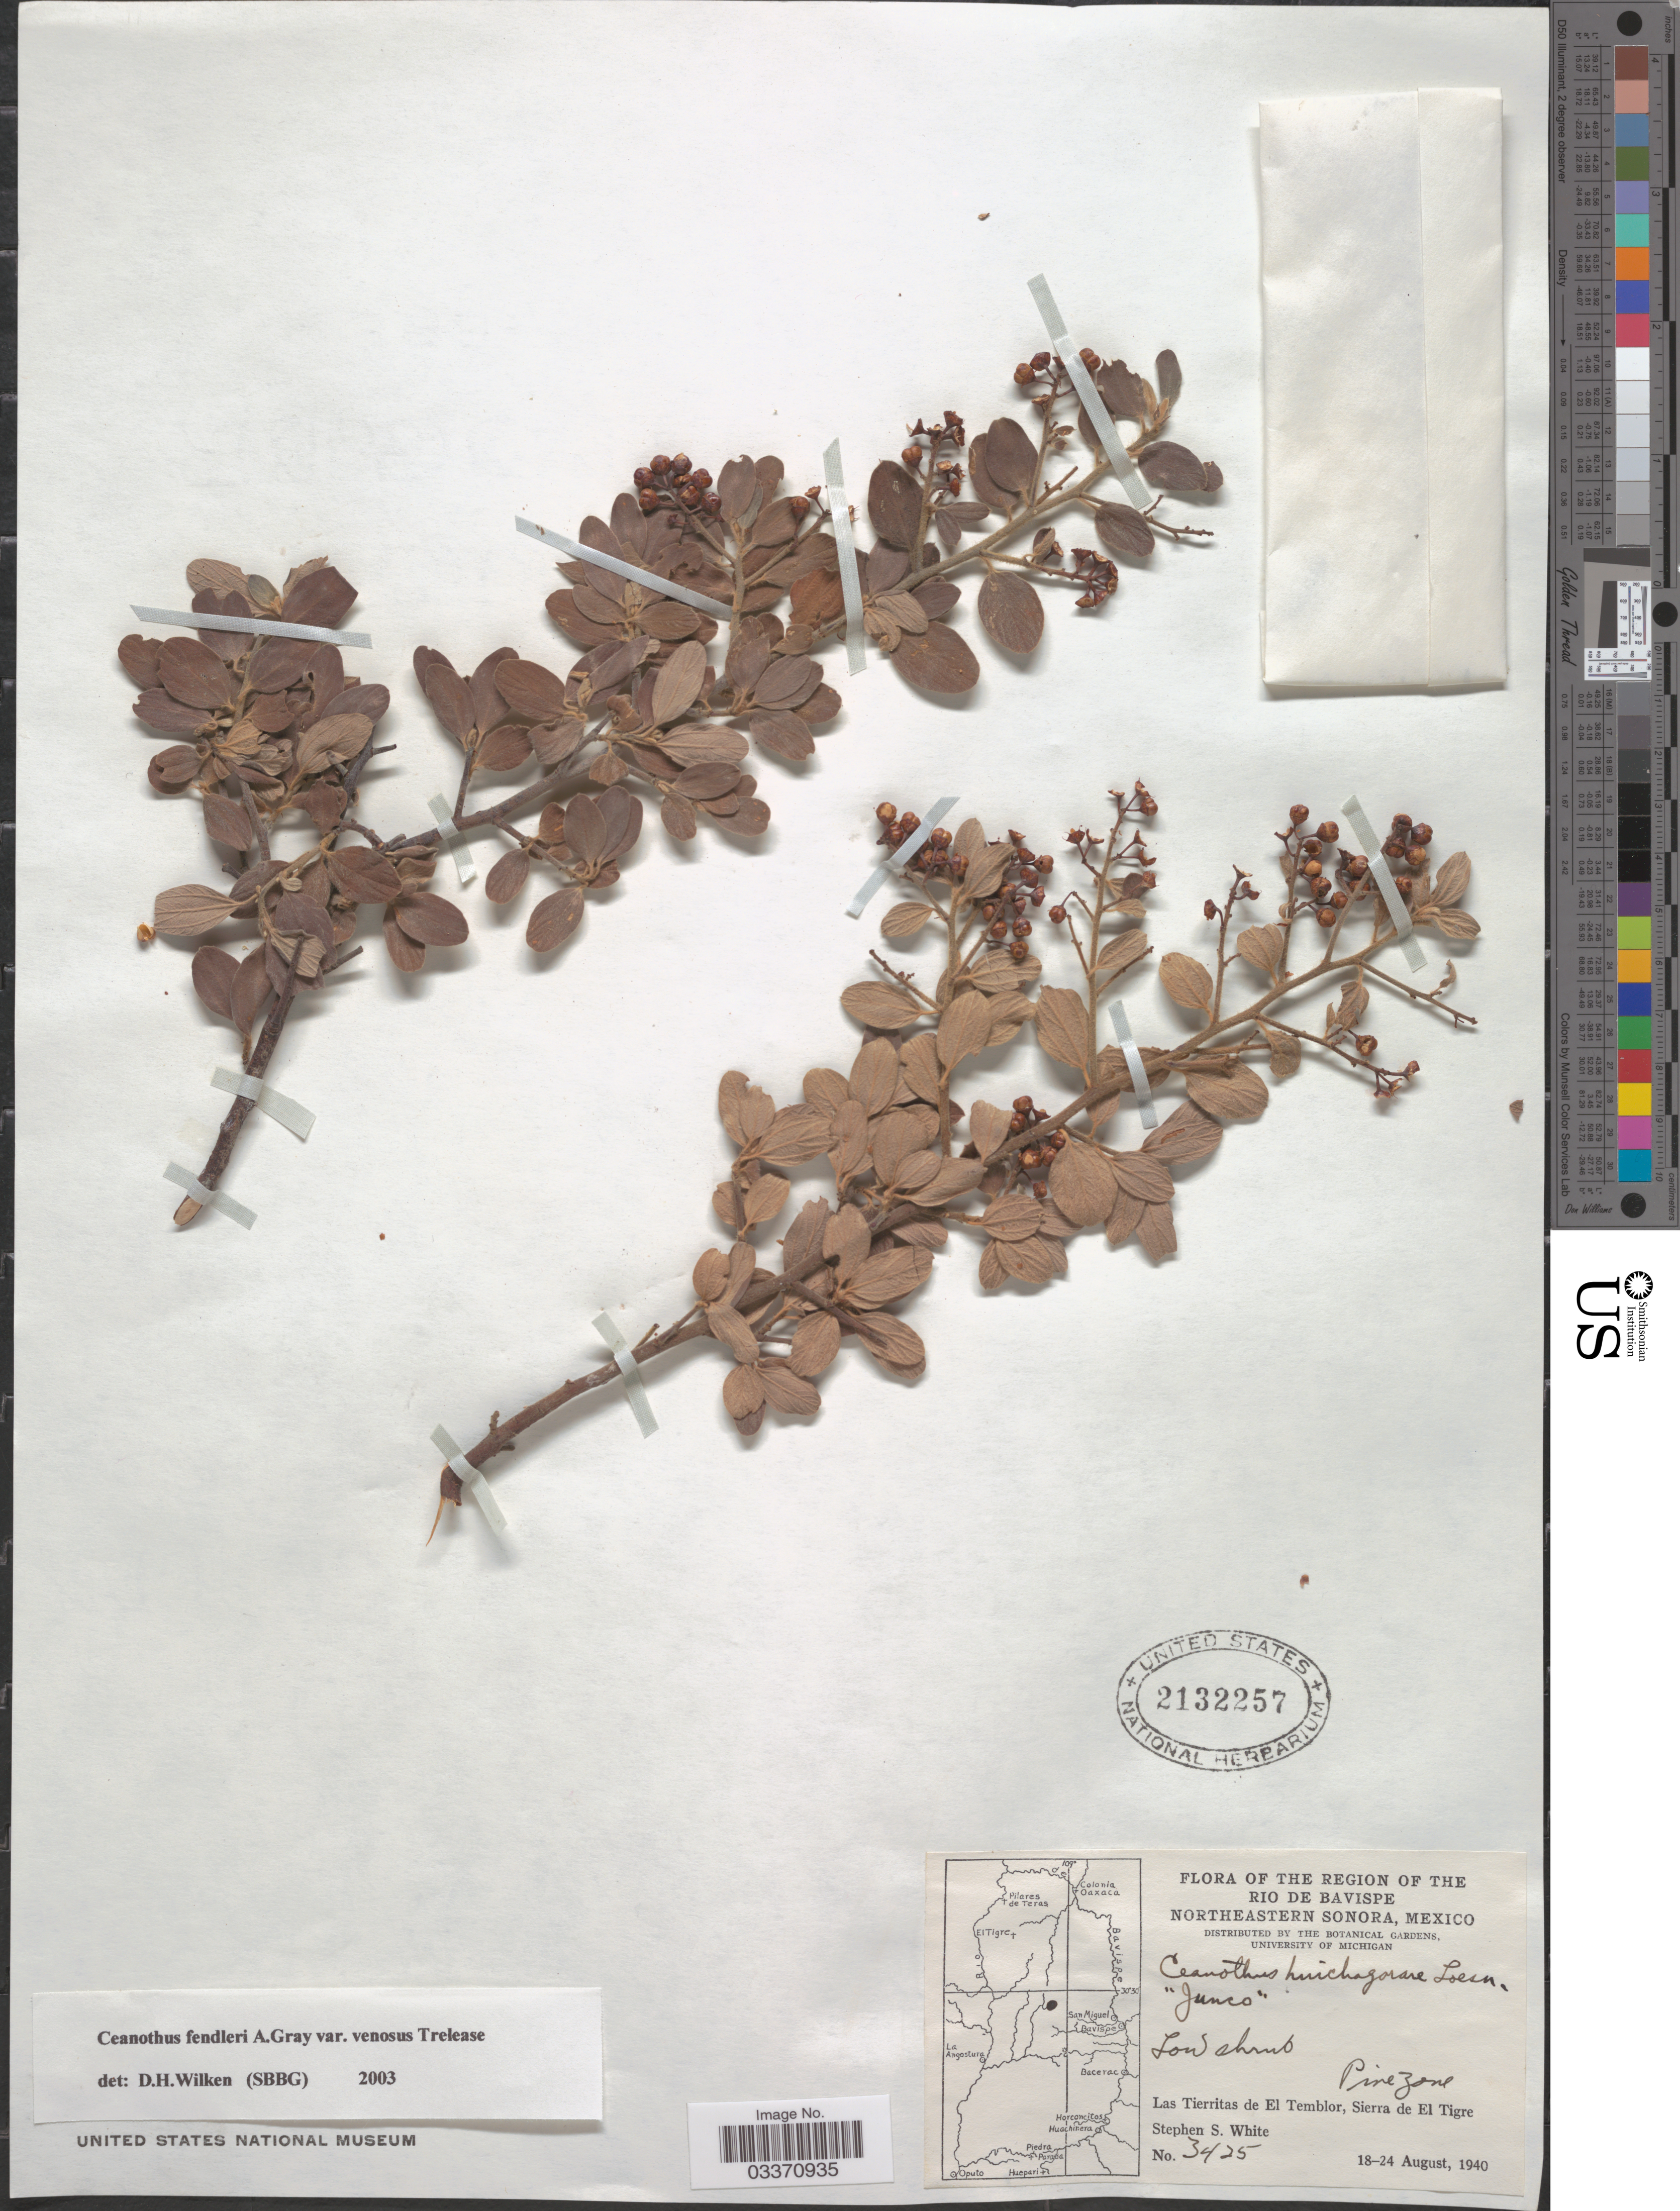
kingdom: Plantae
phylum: Tracheophyta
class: Magnoliopsida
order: Rosales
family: Rhamnaceae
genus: Ceanothus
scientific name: Ceanothus fendleri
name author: A. Gray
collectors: S. S. White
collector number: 3425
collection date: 1940-08-18/1940-08-24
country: Mexico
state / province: Sonora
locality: The Region of the Rio de Bavispe. Northeastern Sonora. Pine zone. Las Tierritas de El Temblor, Sierra de El Tigre.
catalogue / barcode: US 2132257